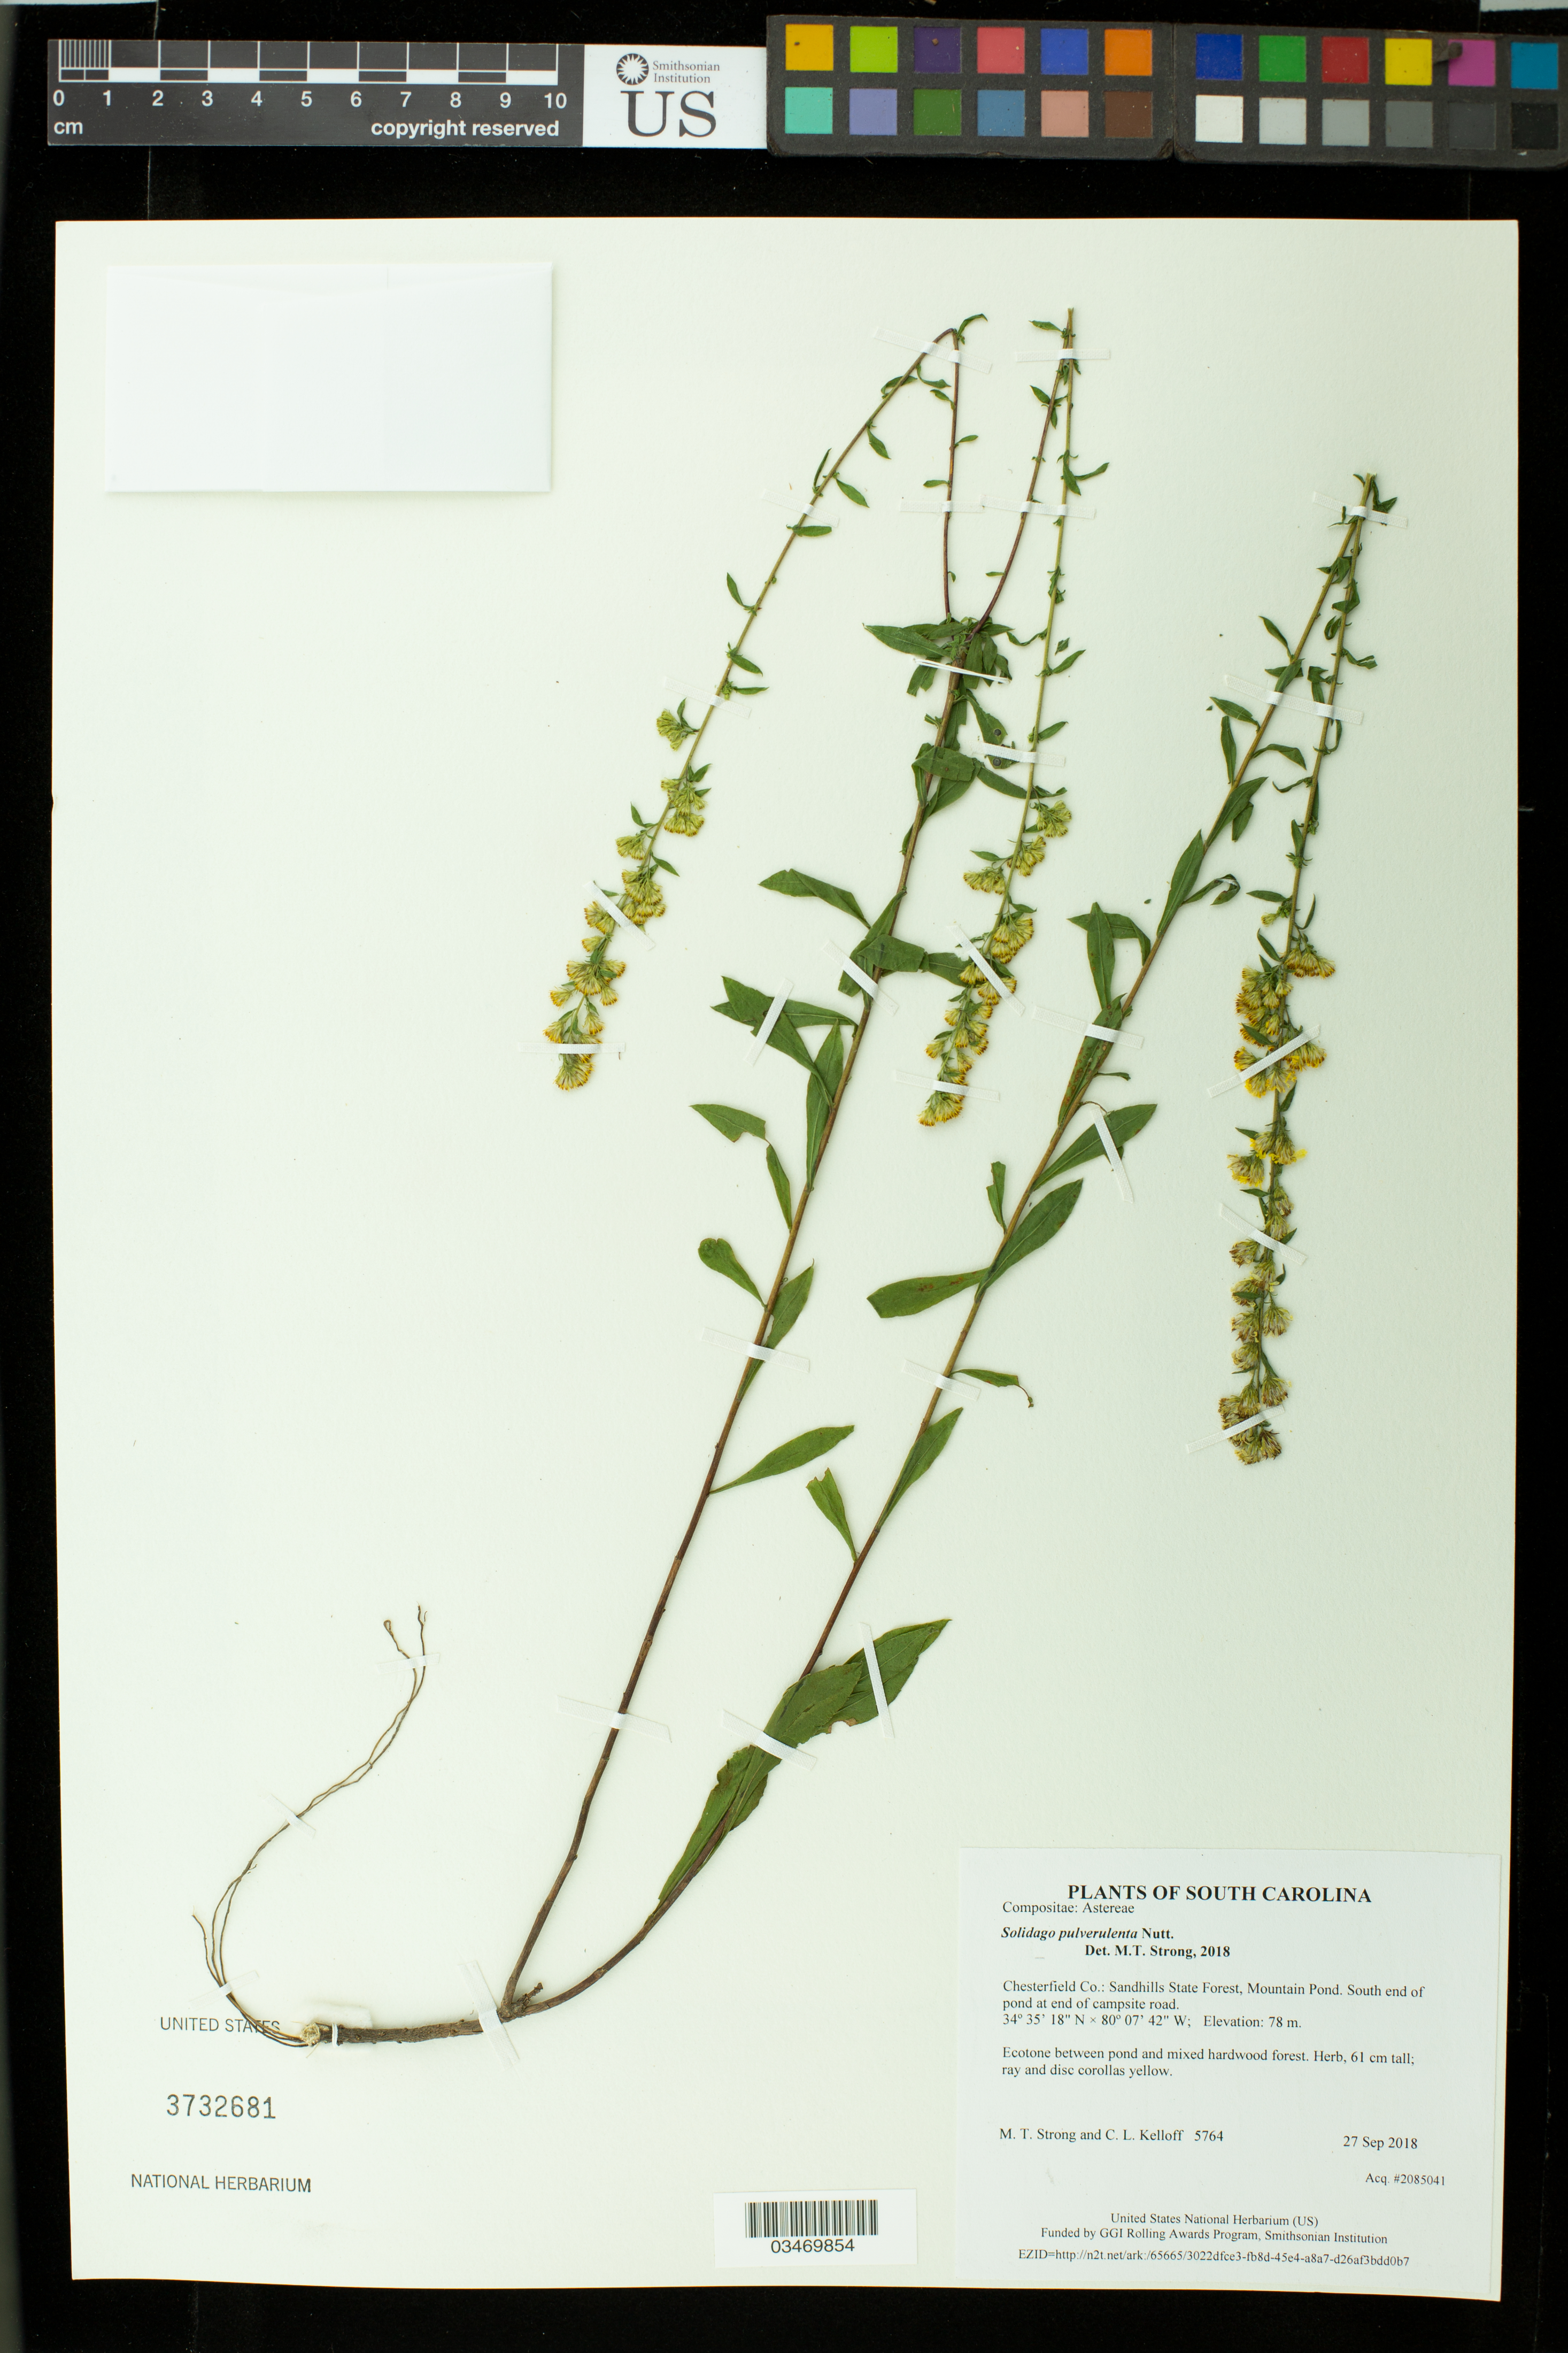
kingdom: Plantae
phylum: Tracheophyta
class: Magnoliopsida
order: Asterales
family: Asteraceae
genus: Solidago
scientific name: Solidago pulverulenta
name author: Nutt.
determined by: Strong, M. T., (US), Smithsonian Institution - National Museum of Natural History (UNITED STATES)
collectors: M. T. Strong & C. L. Kelloff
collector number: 5764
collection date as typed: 27 Sep 2018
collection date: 2018-09-27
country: United States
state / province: South Carolina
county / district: Chesterfield Co.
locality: Sandhills State Forest, Mountain Pond. South end of pond at end of campsite road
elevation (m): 78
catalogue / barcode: US 3732681